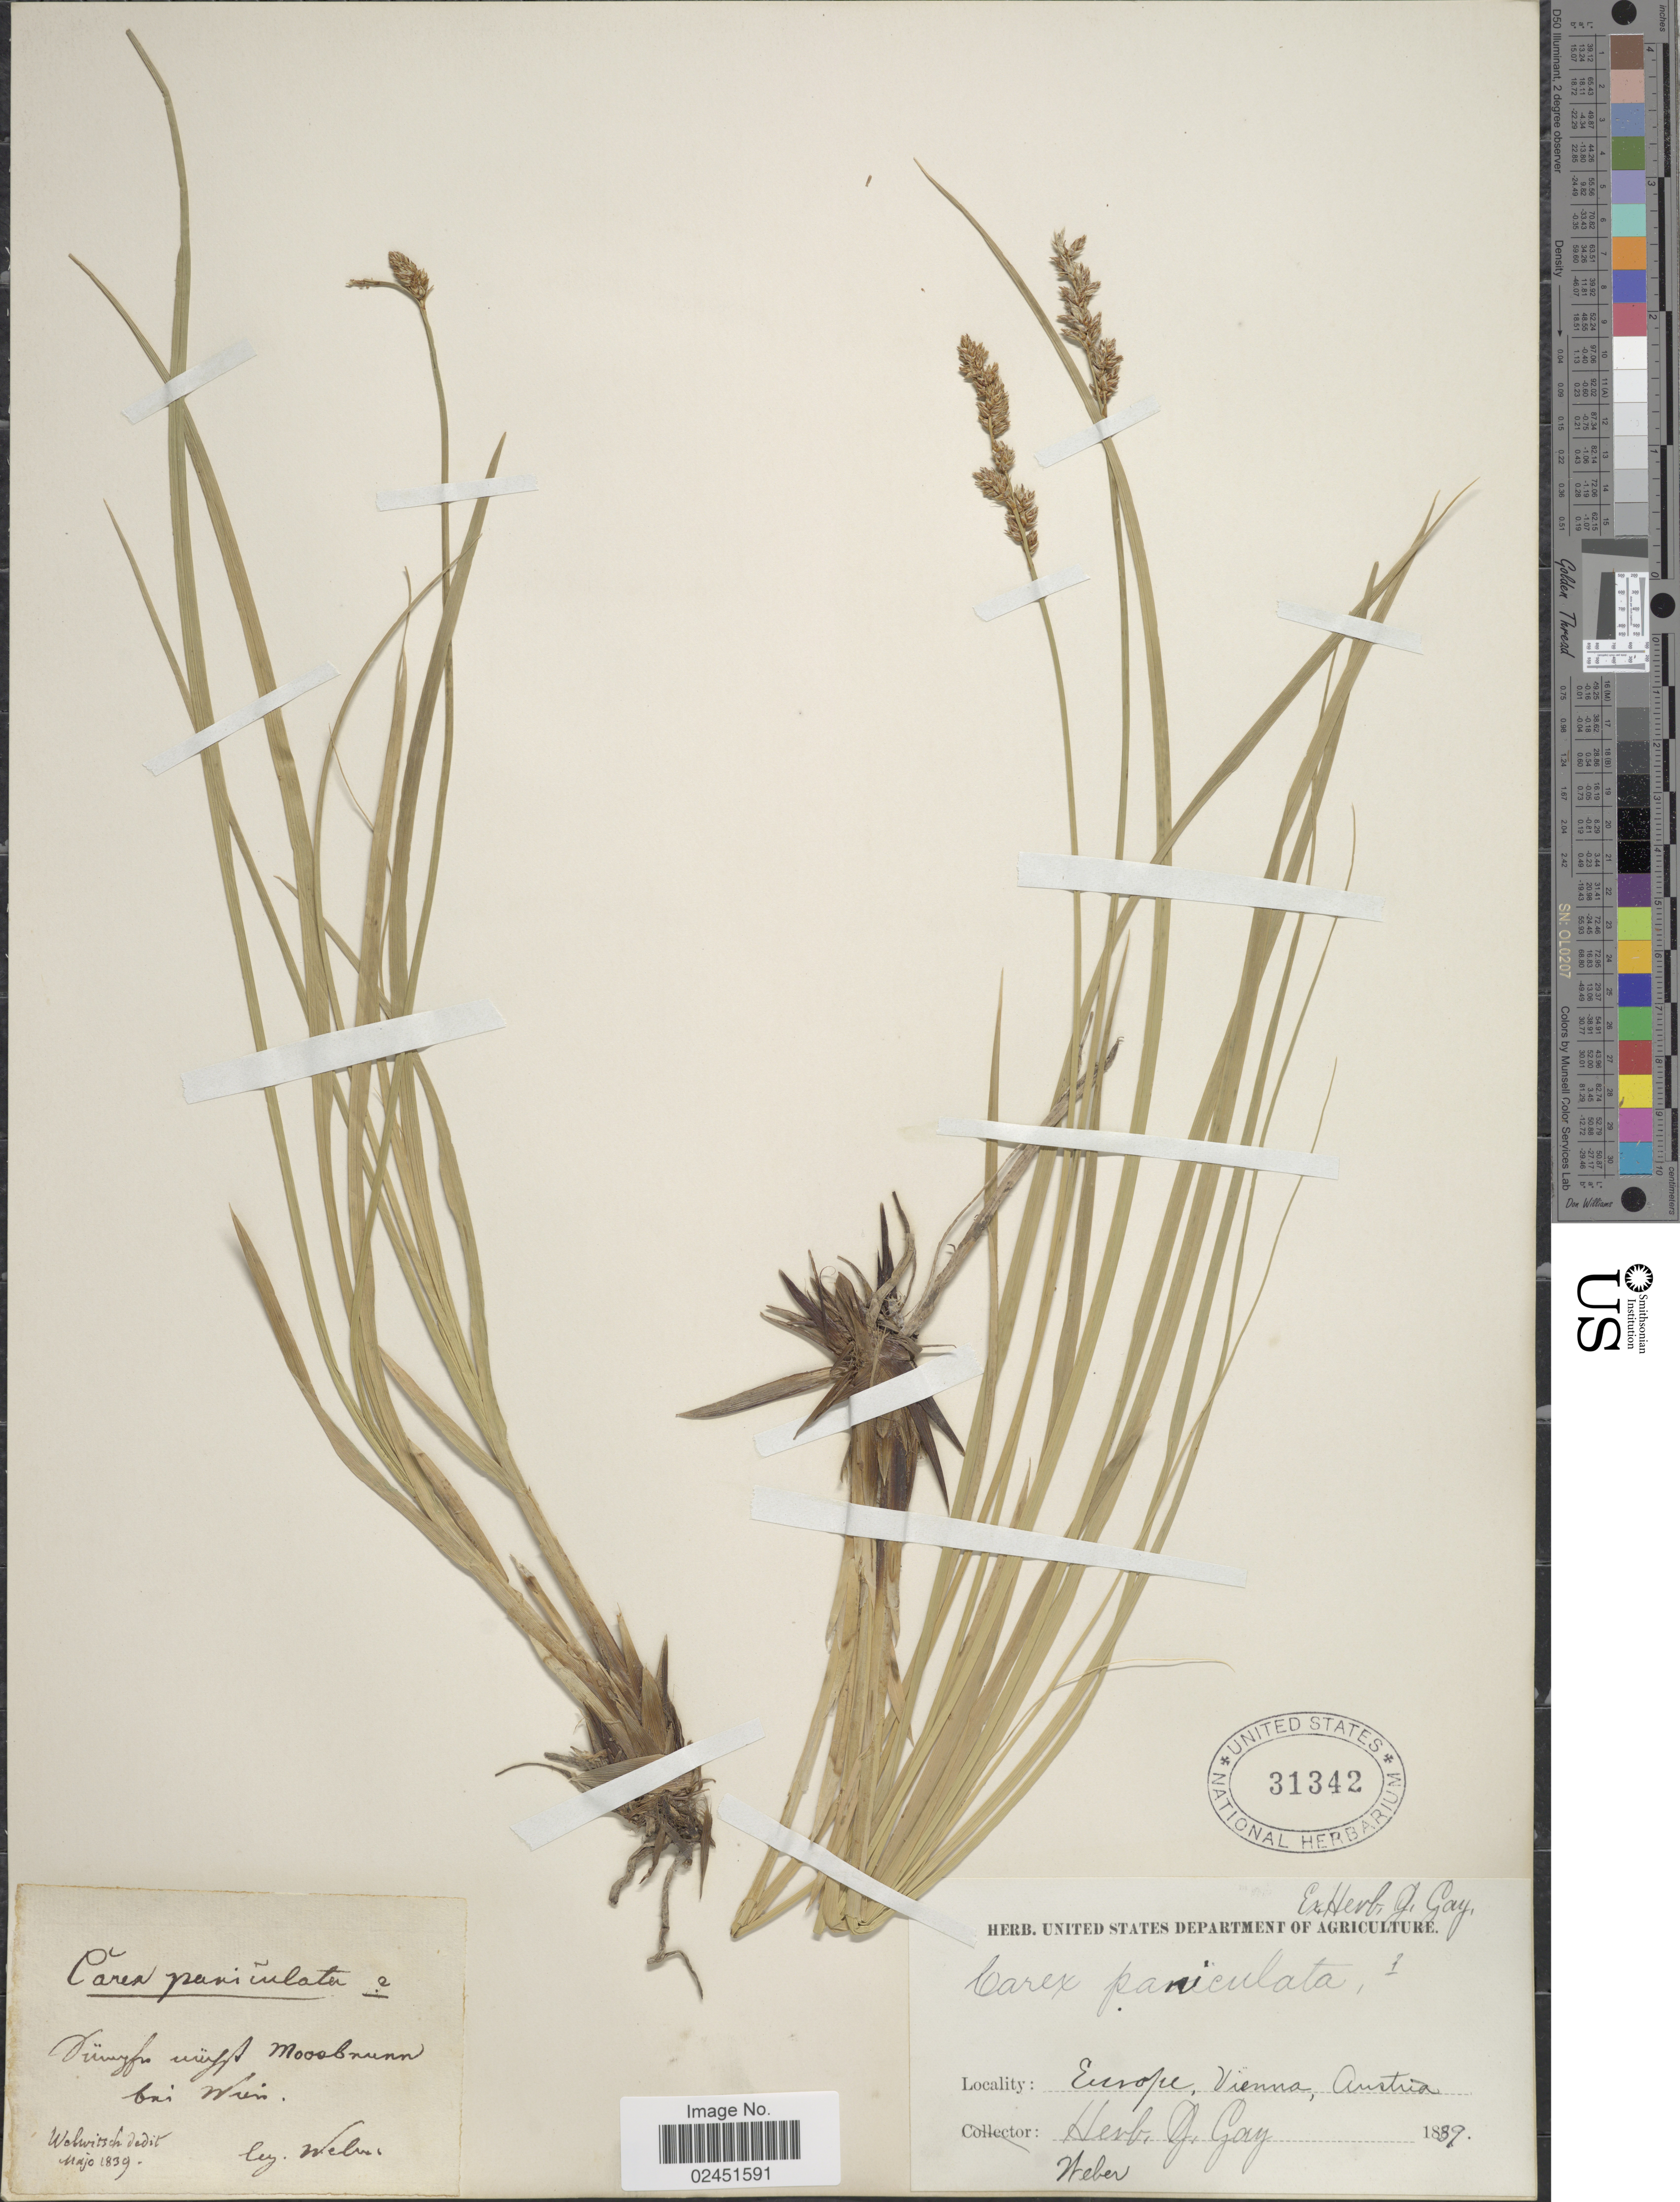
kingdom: Plantae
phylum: Tracheophyta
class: Liliopsida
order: Poales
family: Cyperaceae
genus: Carex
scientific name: Carex paniculata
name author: L.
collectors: -- Weber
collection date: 1839-05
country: Austria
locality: Moosbrunn bai Wien. Vienna.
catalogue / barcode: US 31342